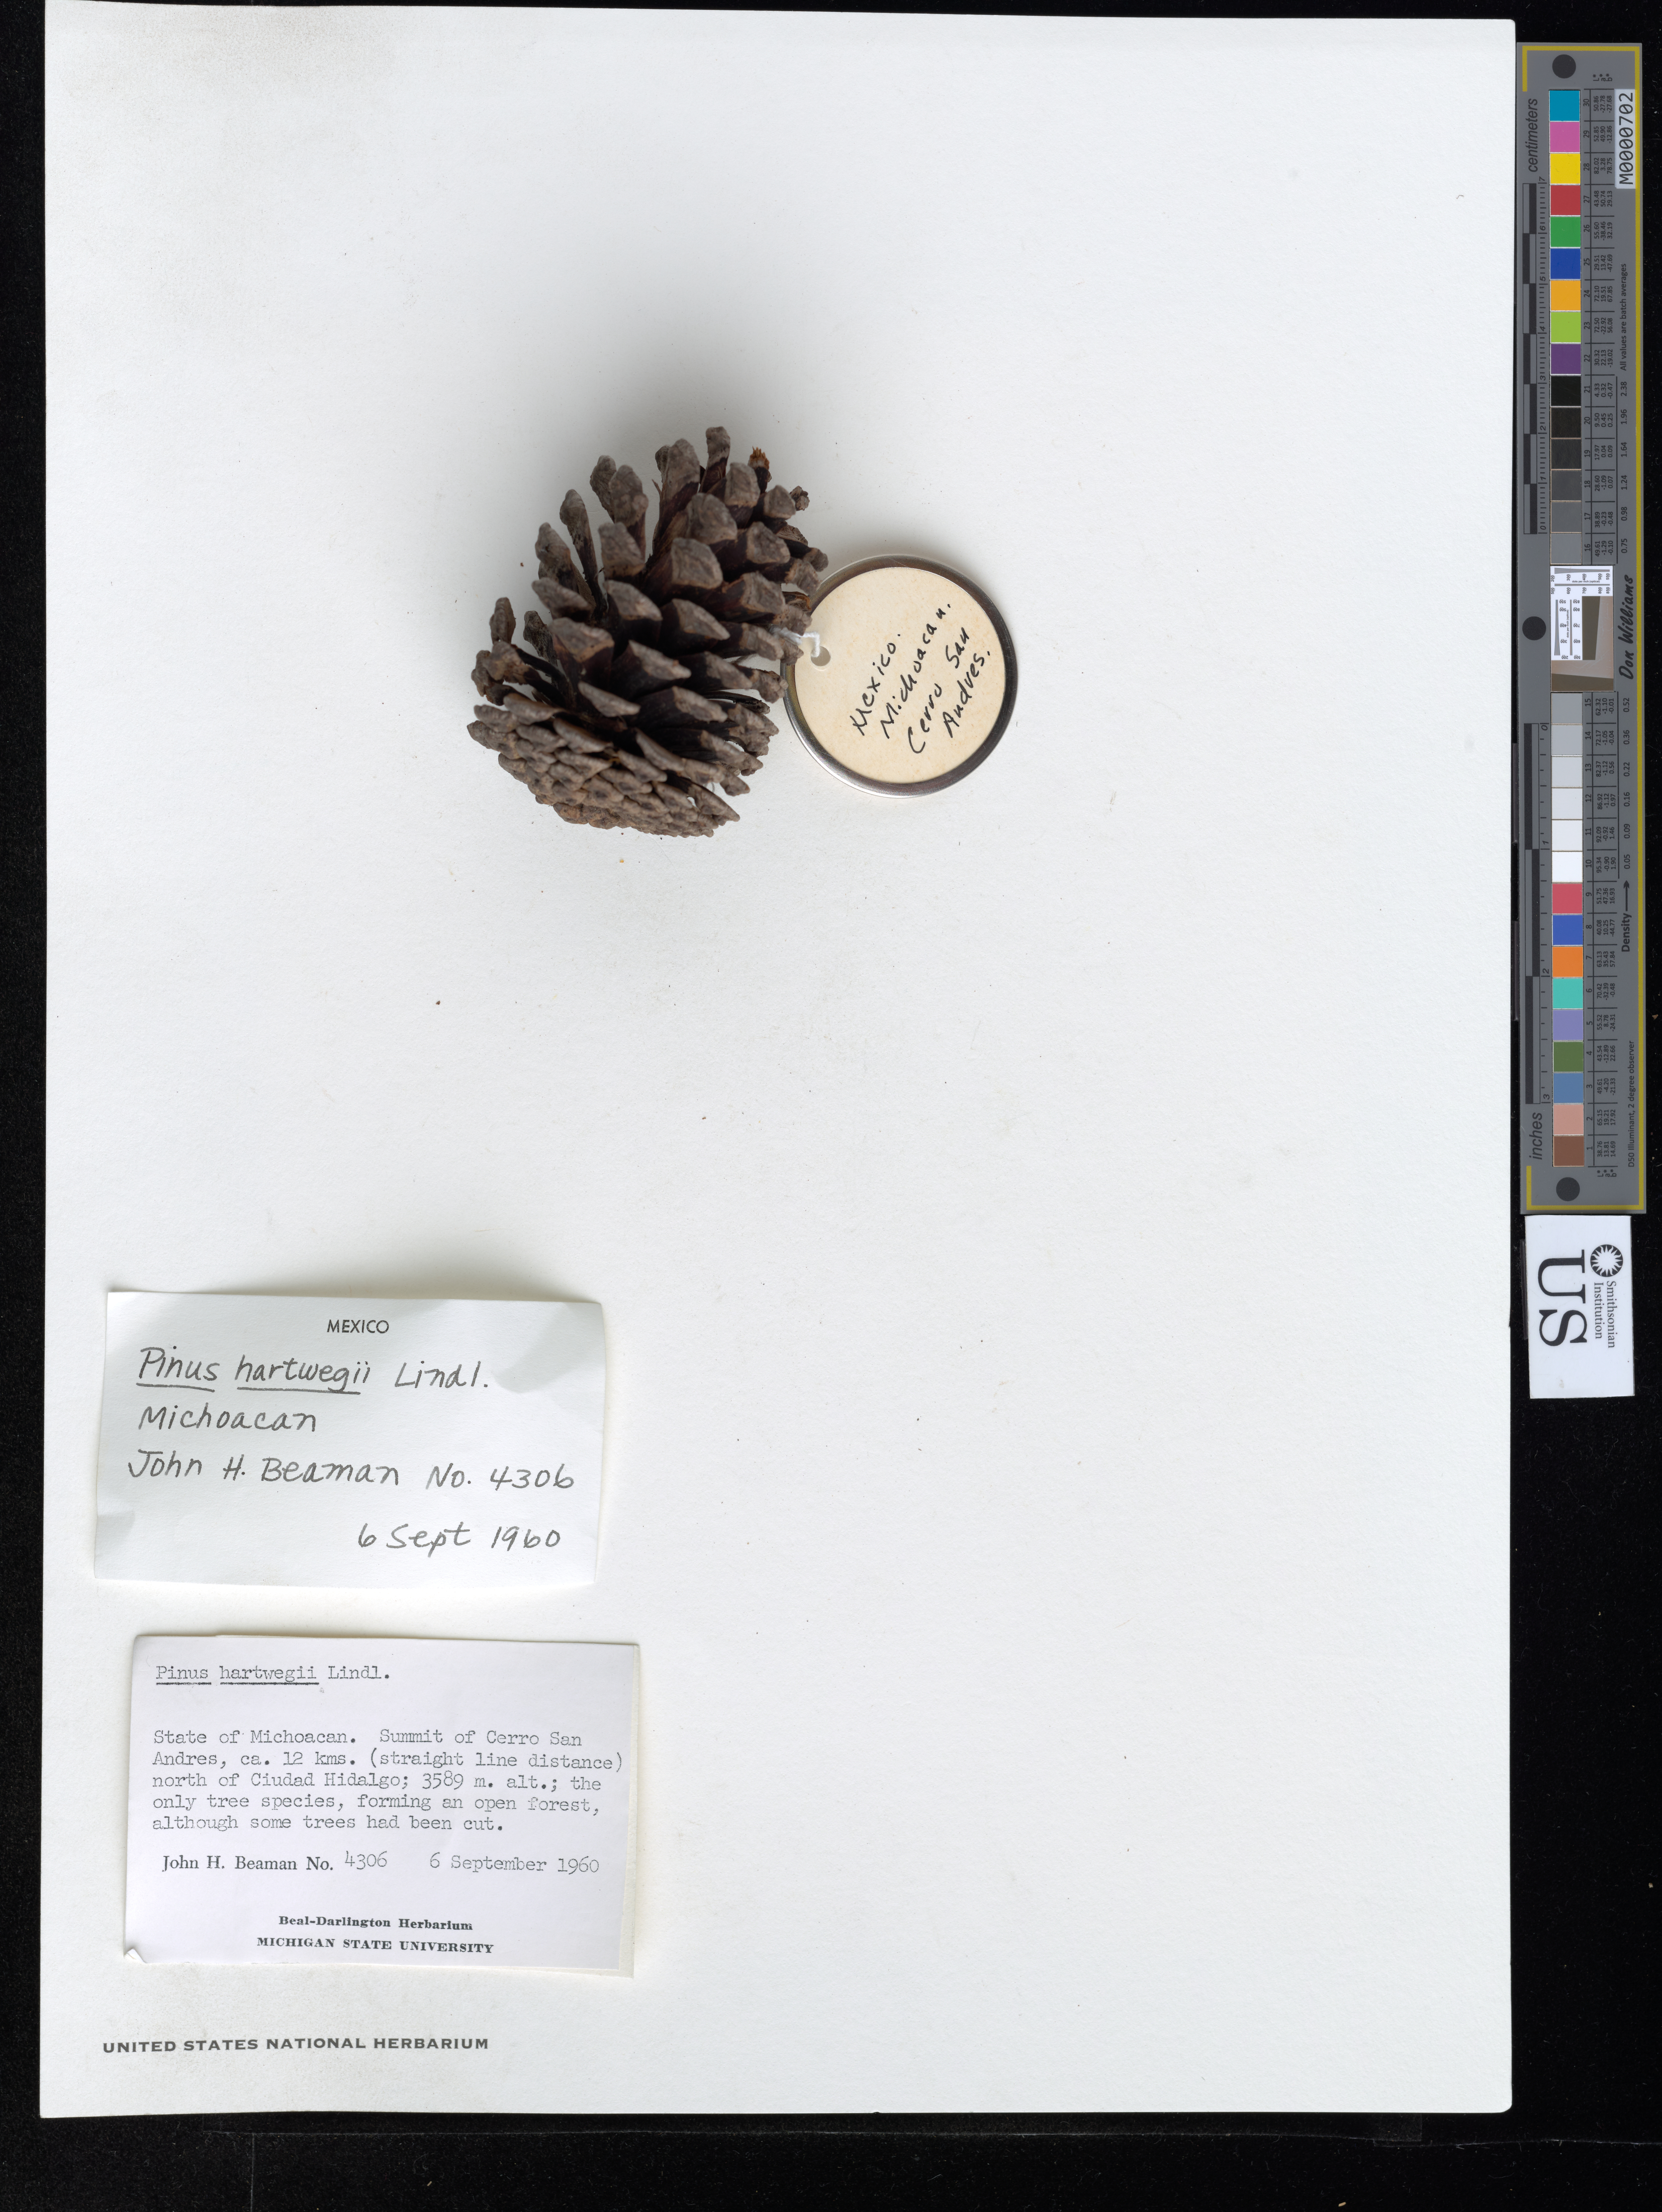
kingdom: Plantae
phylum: Tracheophyta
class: Pinopsida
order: Pinales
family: Pinaceae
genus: Pinus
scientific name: Pinus hartwegii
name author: Lindl.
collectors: J. H. Beaman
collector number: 4306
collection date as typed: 06 Sep 1960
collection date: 1960-09-06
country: Mexico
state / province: Michoacán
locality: Summit of Cerro San Andres, ca. 12 kms. (straight line distance) north of Ciudad Hidalgo.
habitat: Summit of Cerro. The only tree species, forming an open forest, although some trees had been cut.